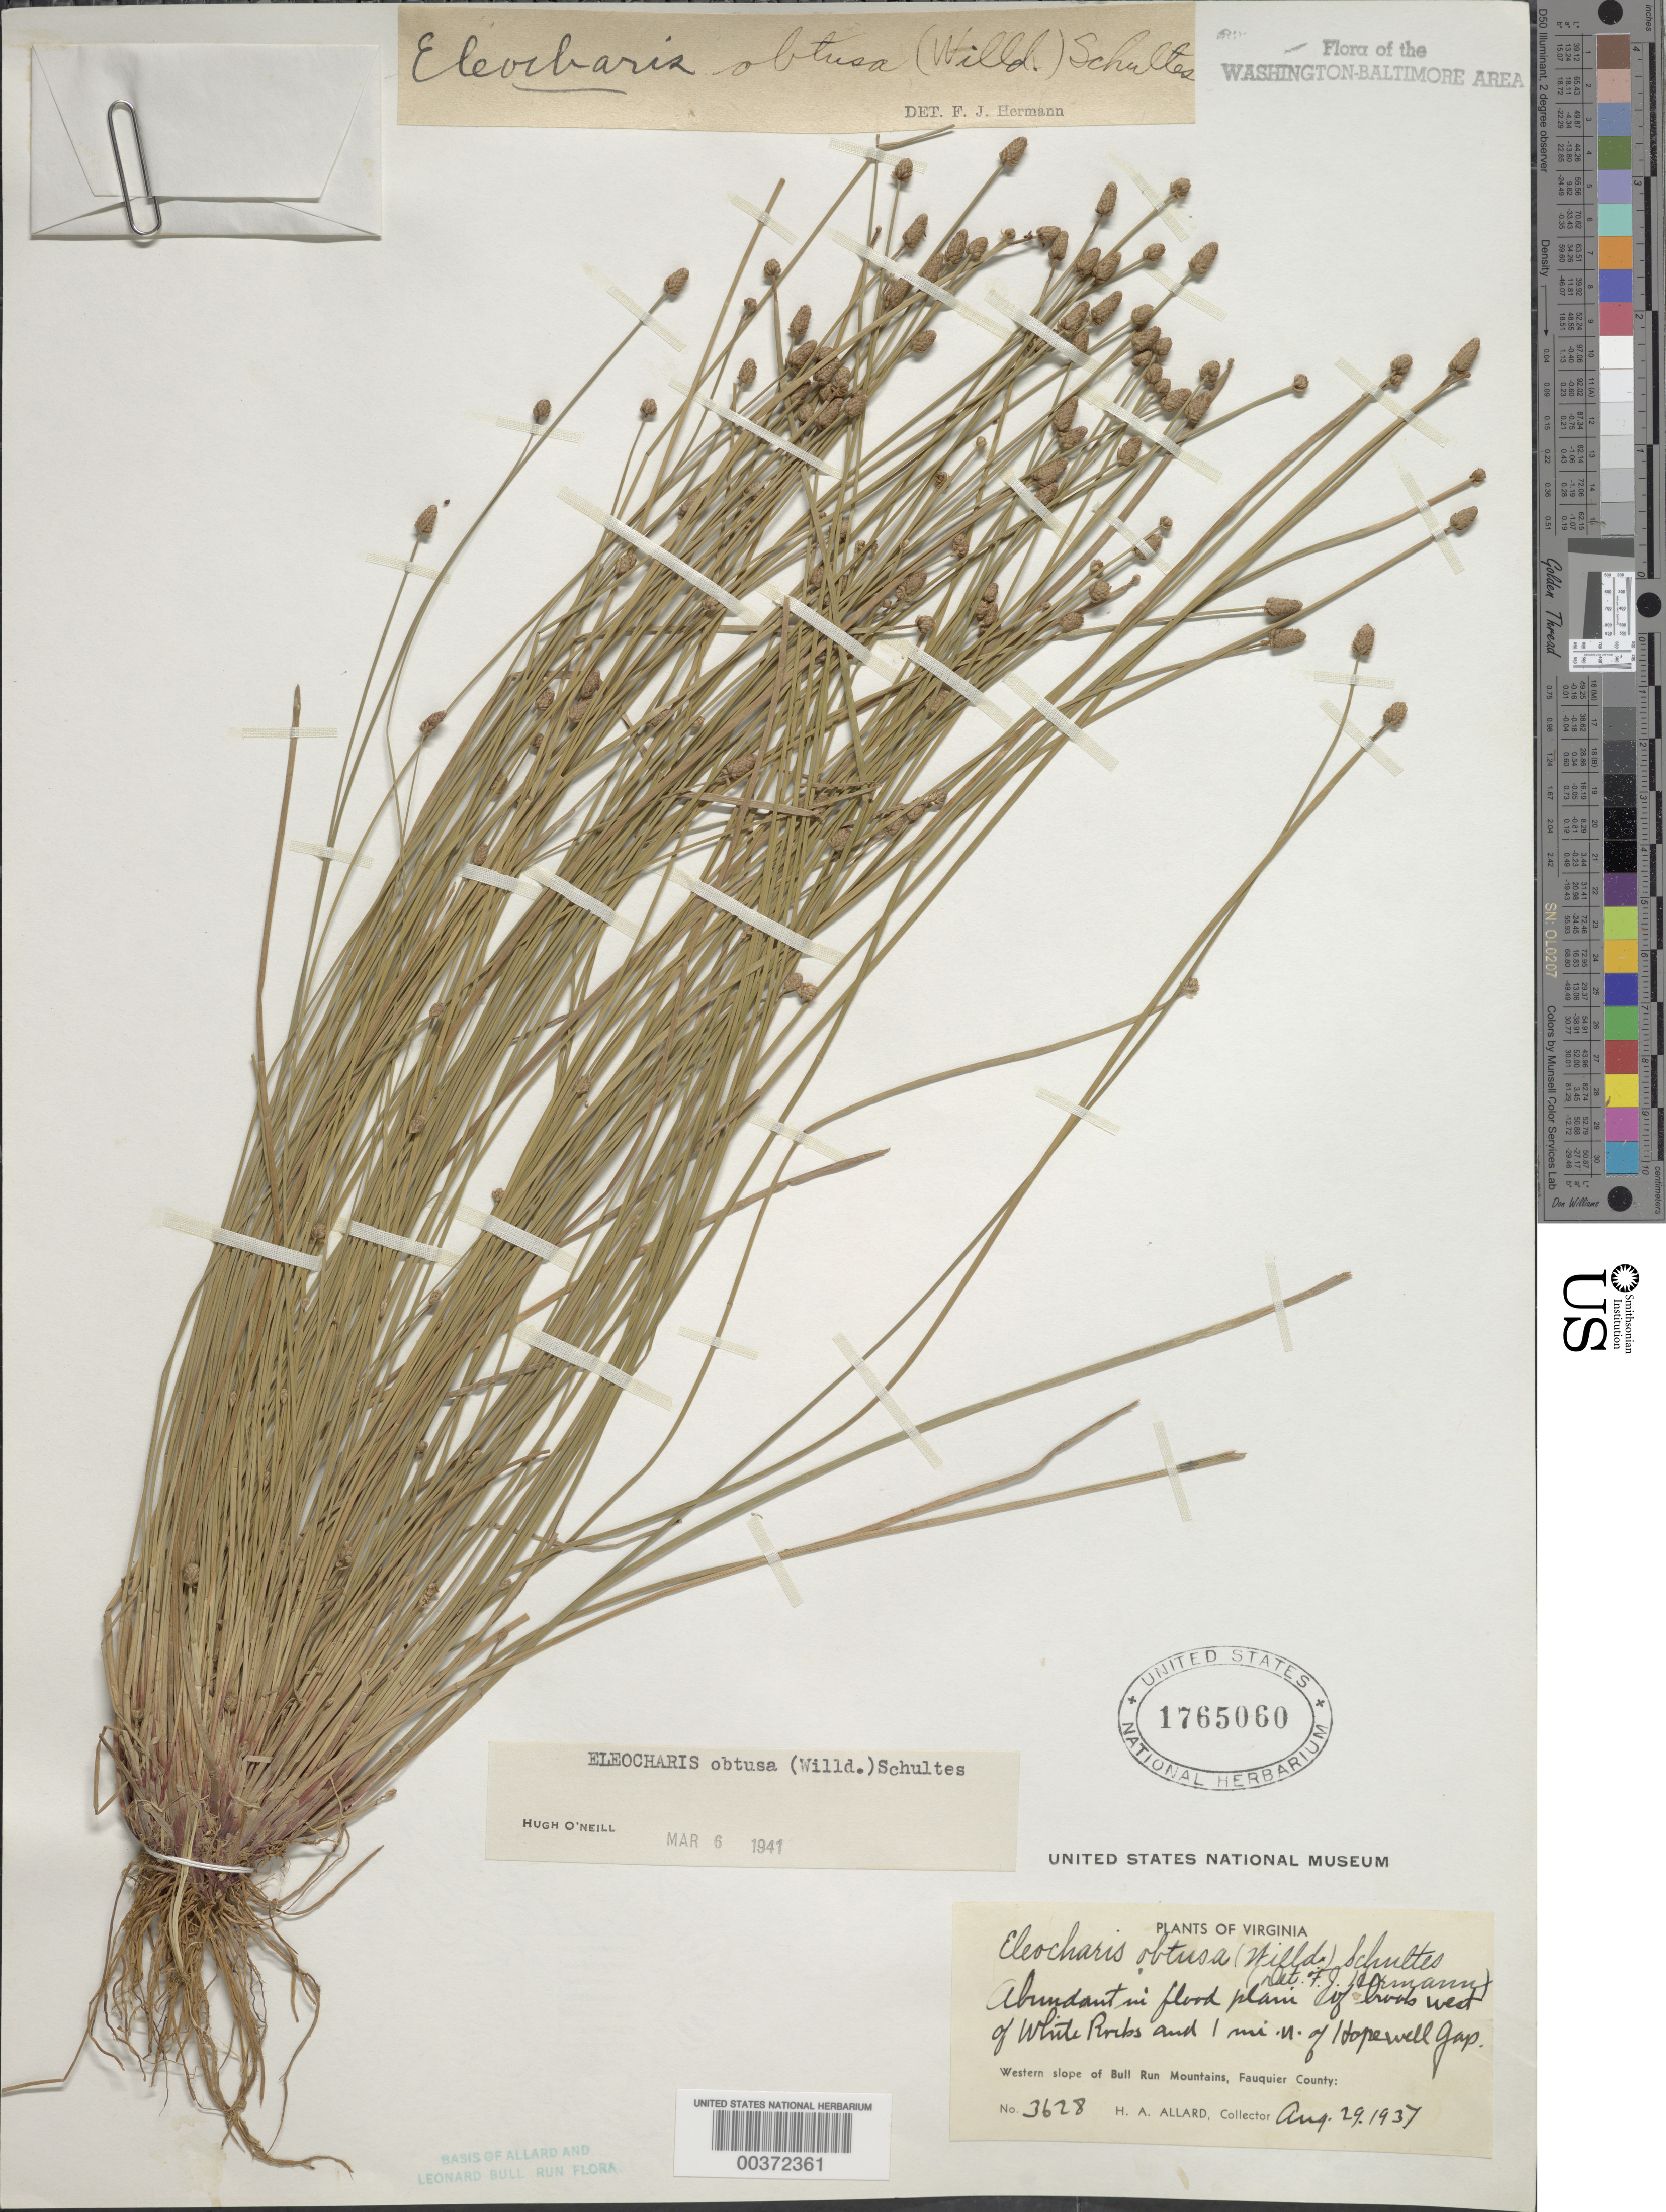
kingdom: Plantae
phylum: Tracheophyta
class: Liliopsida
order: Poales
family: Cyperaceae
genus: Eleocharis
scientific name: Eleocharis obtusa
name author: (Willd.) Schult.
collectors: H. A. Allard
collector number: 3628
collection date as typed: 29 Aug 1937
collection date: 1937-08-29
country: United States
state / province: Virginia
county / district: Fauquier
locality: North of Hopewell Gap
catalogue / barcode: US 1765060